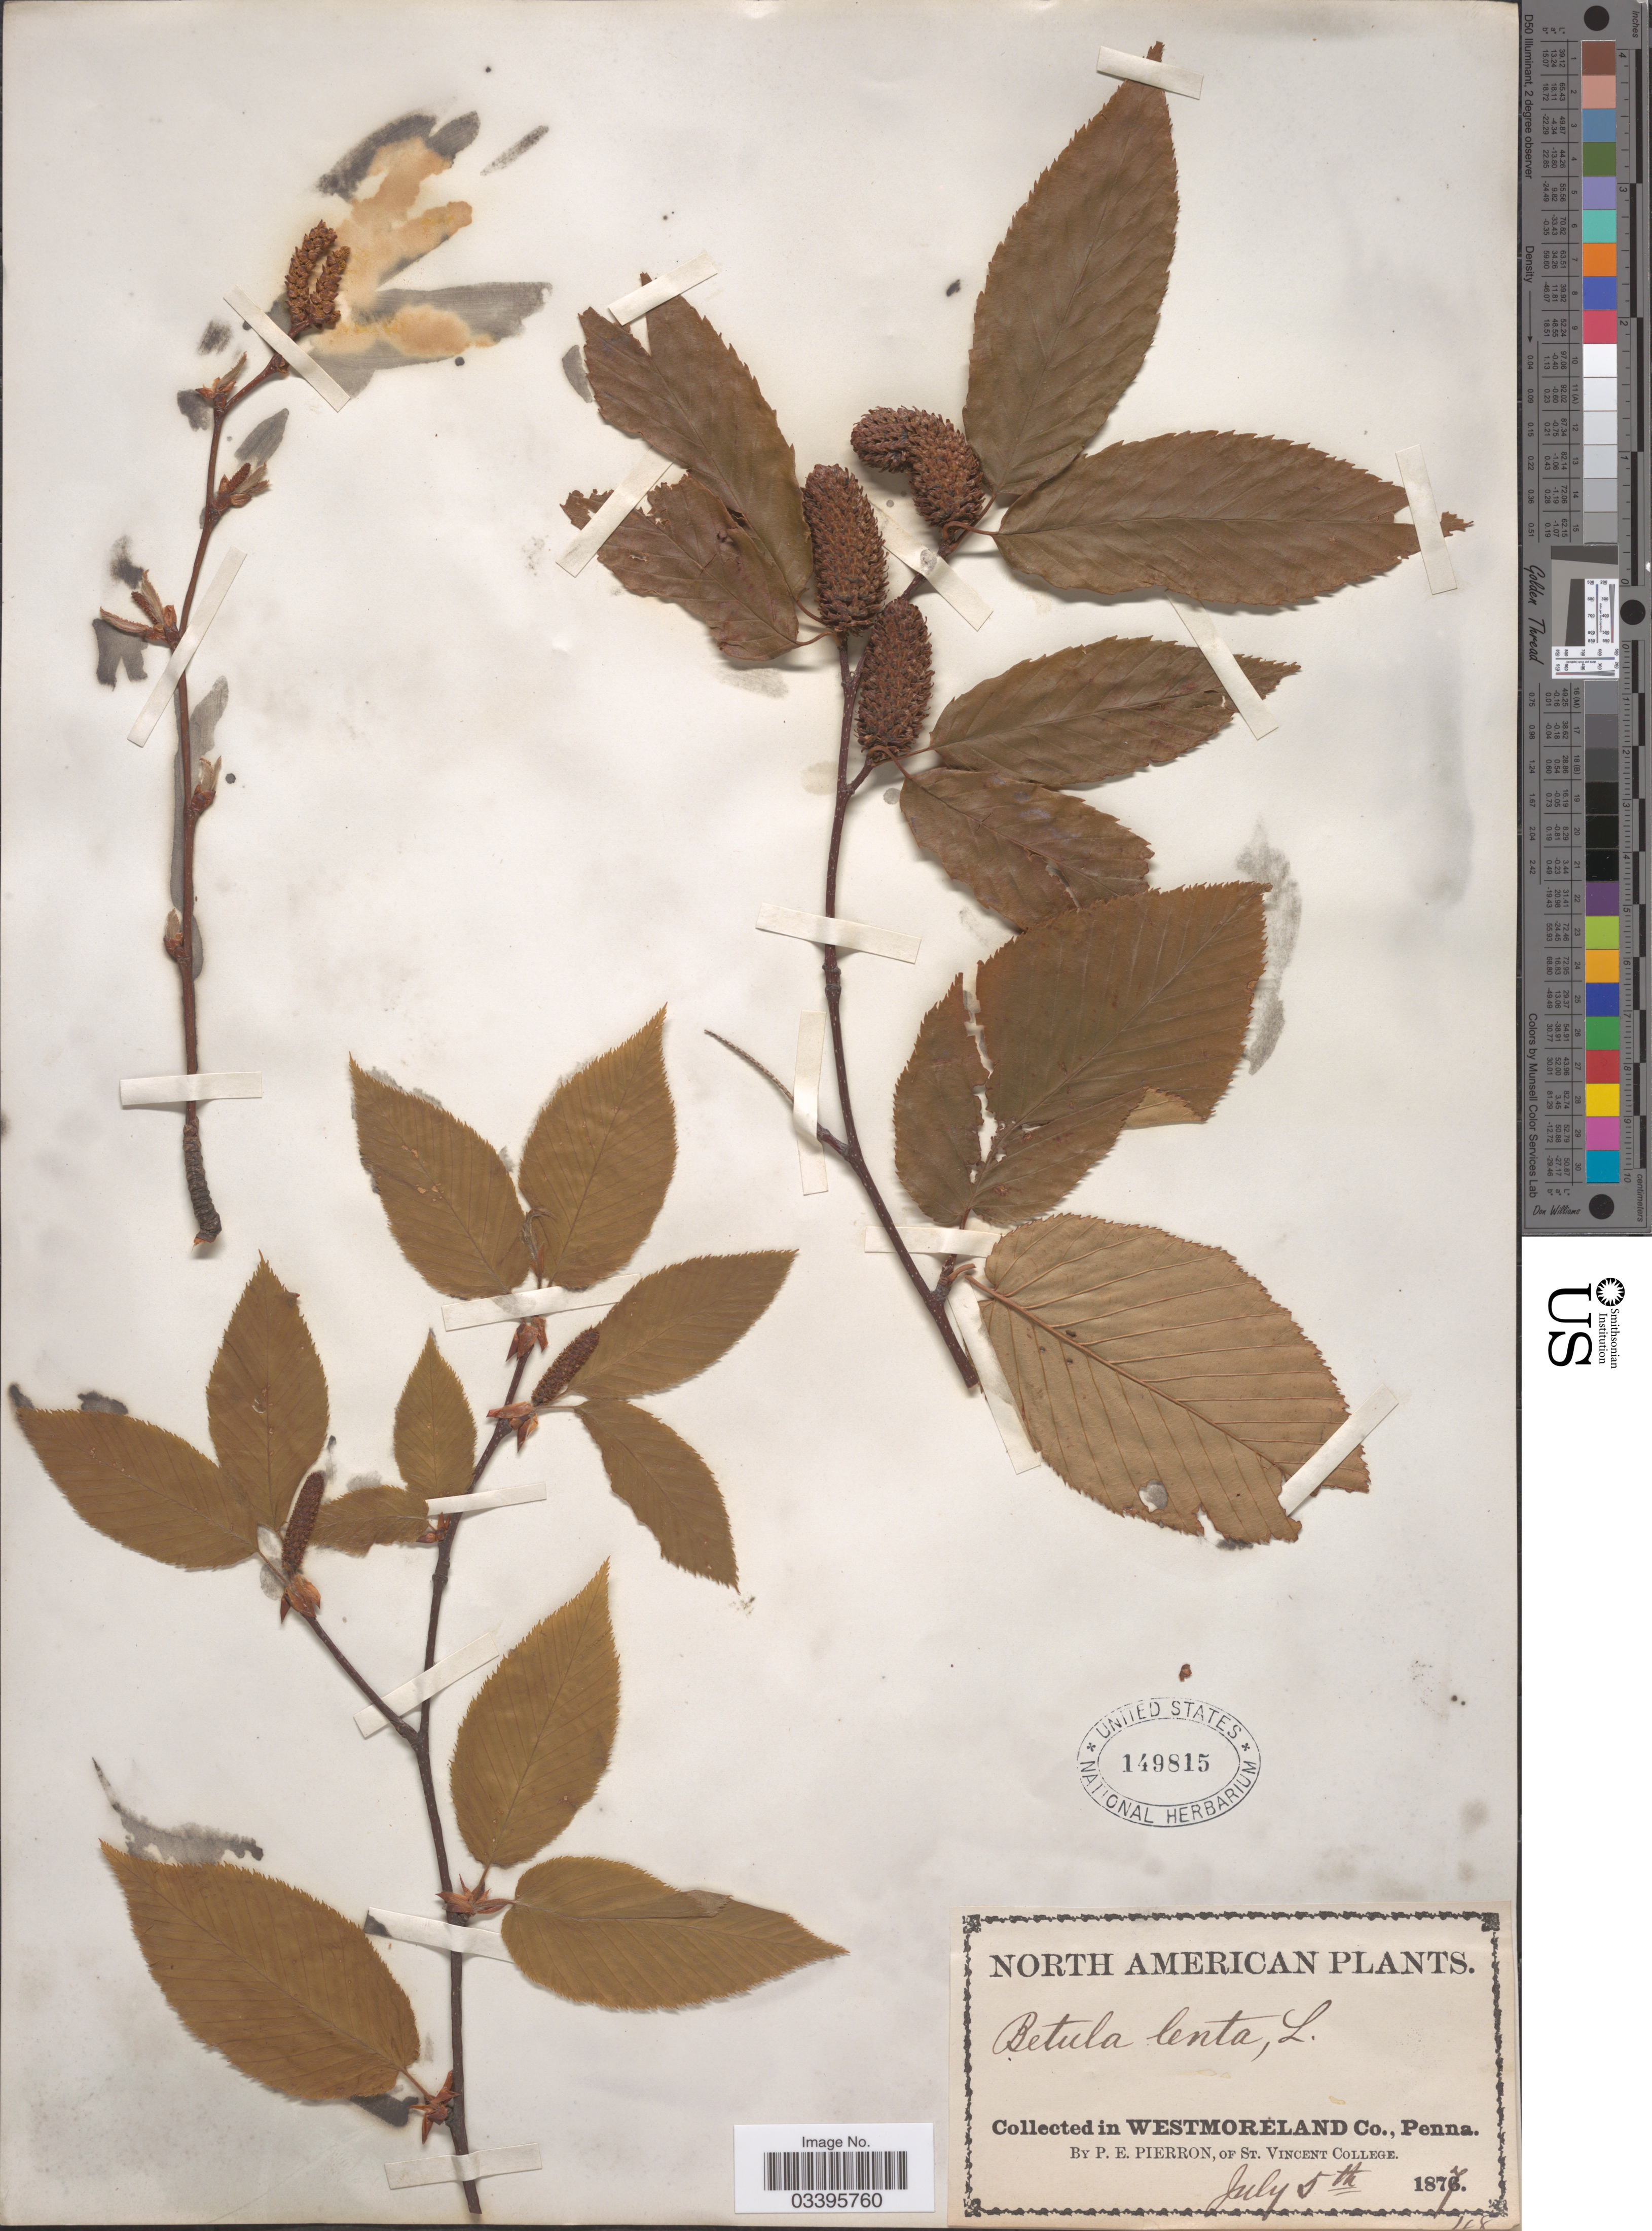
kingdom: Plantae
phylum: Tracheophyta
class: Magnoliopsida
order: Fagales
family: Betulaceae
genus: Betula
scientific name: Betula lenta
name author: L.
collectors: P. Pierron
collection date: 1877-07-05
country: United States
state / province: Pennsylvania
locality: Westmoreland Co.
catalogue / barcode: US 149815